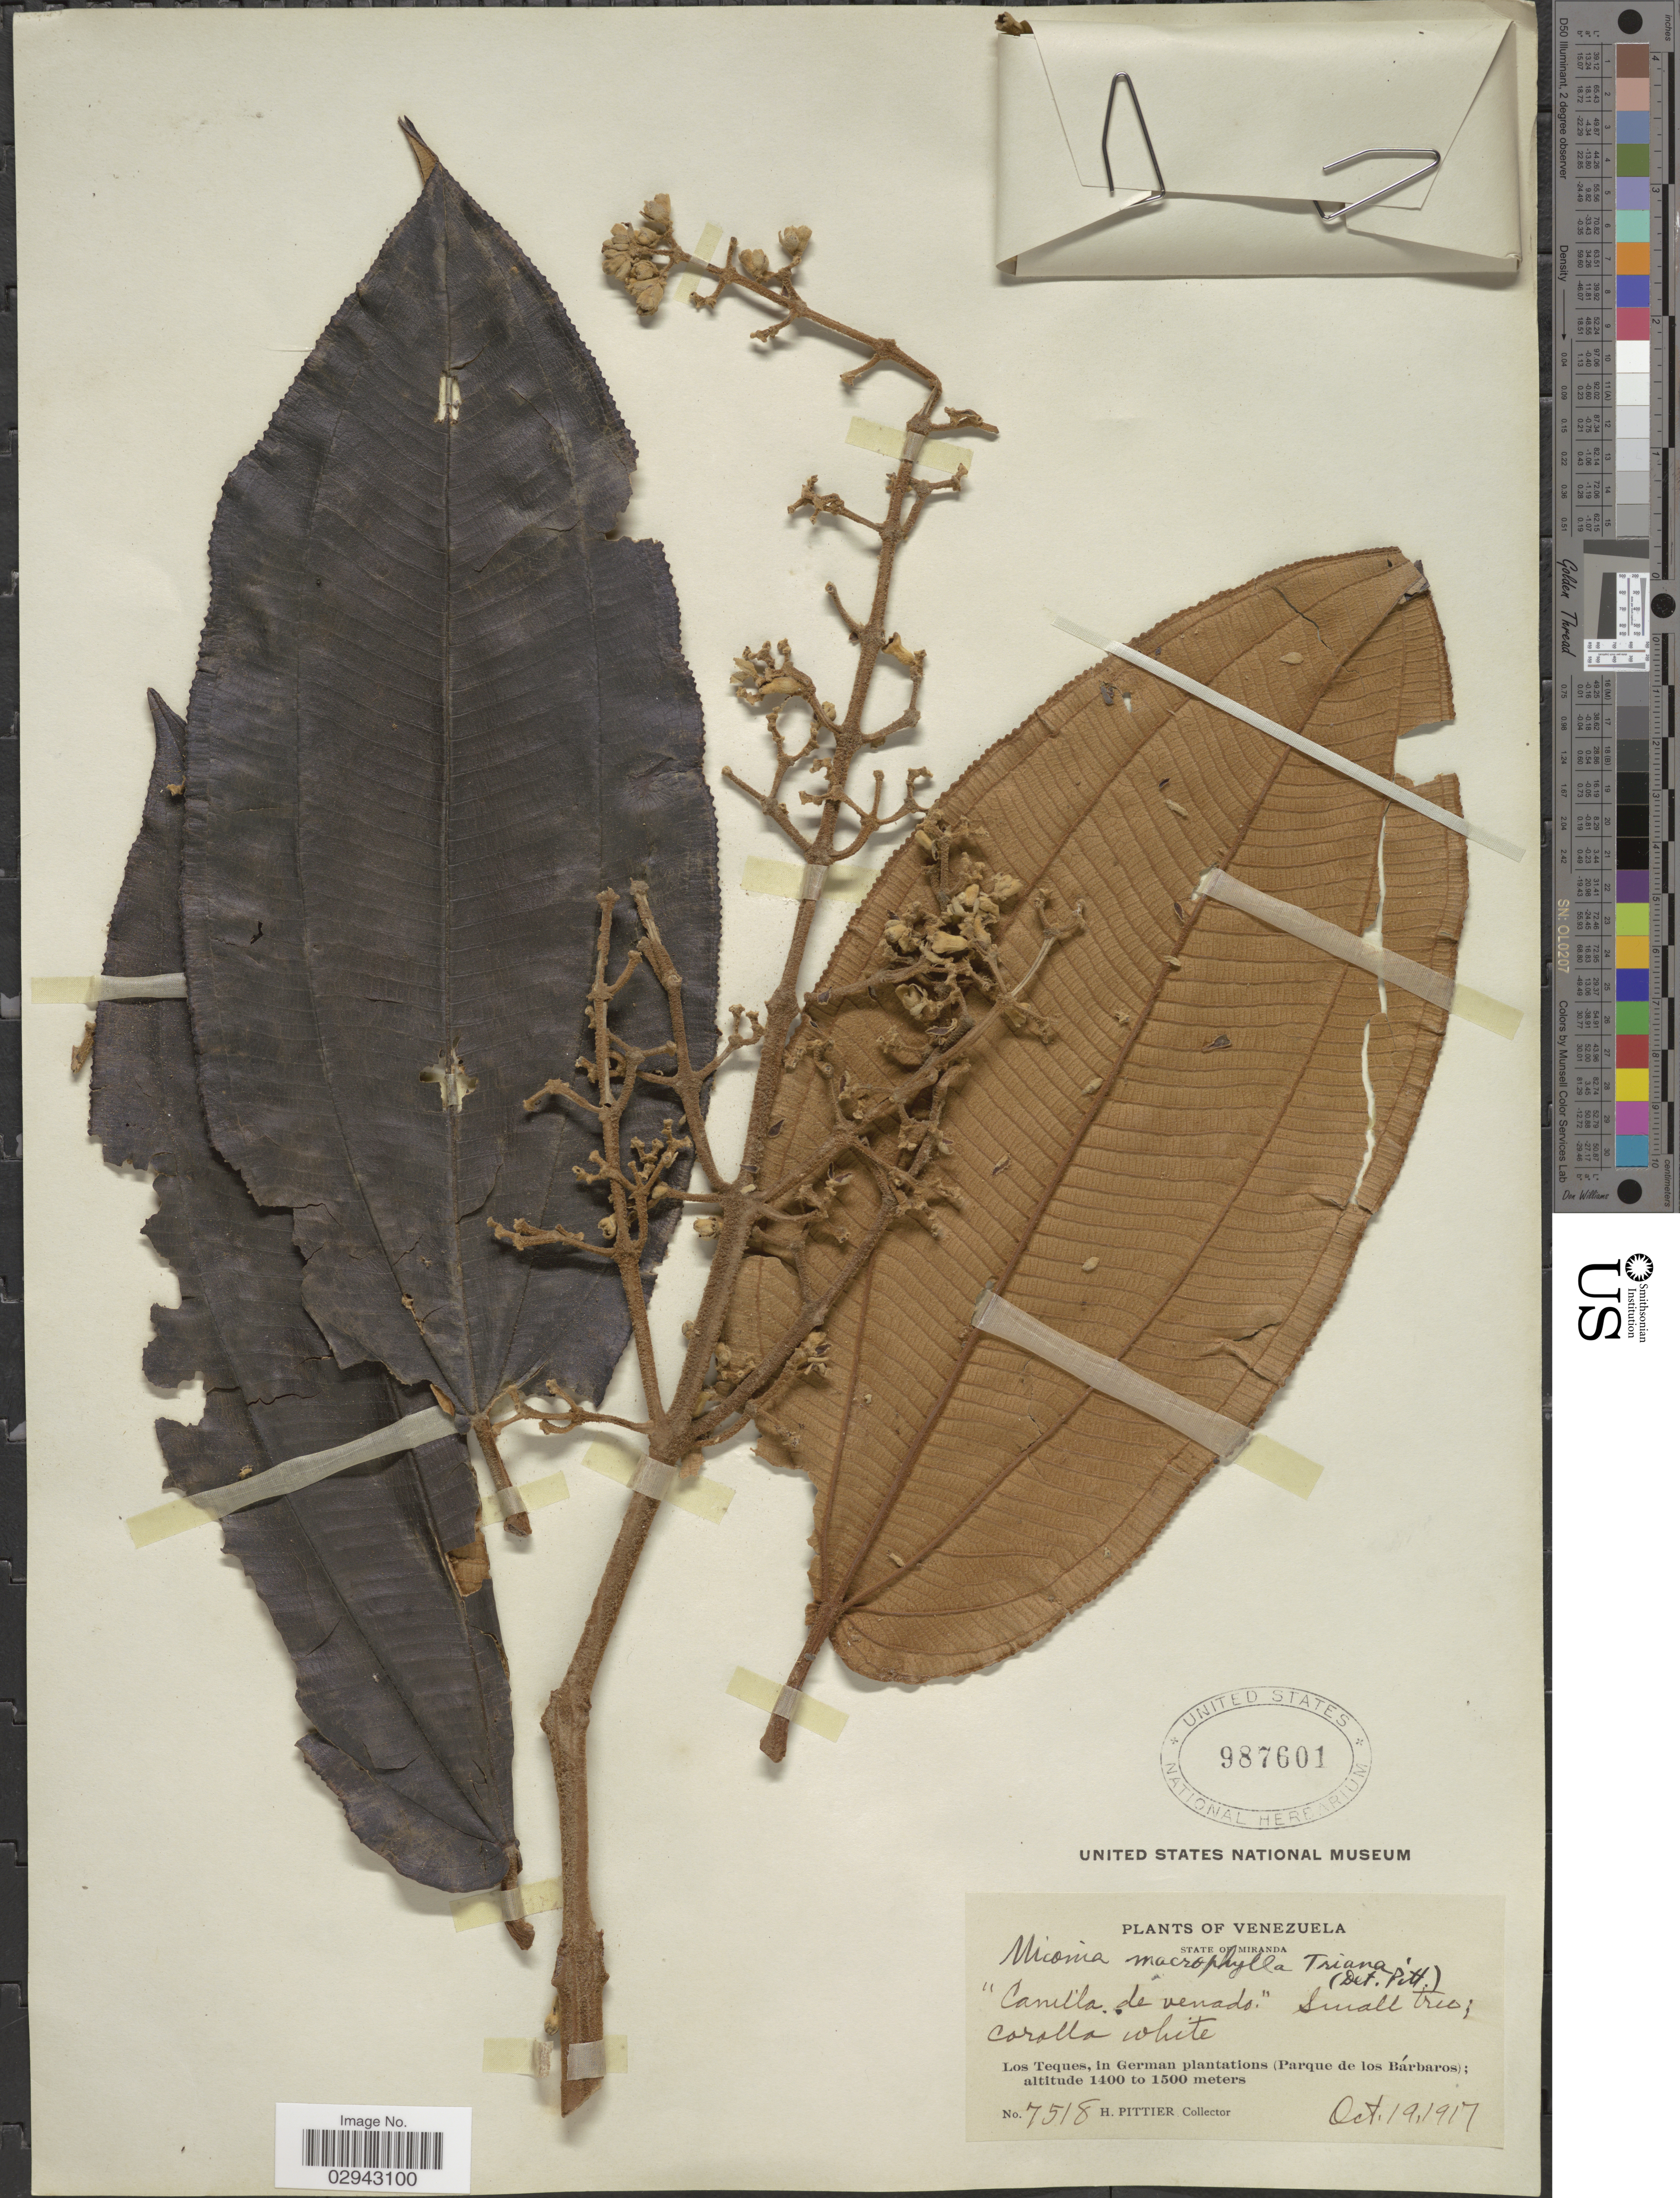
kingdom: Plantae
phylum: Tracheophyta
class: Magnoliopsida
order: Myrtales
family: Melastomataceae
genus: Miconia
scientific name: Miconia serrulata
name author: (DC.) Naudin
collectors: H. F. Pittier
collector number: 7518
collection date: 1917-10-19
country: Venezuela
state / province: Miranda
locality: Los Teques, in German plantations (Parque de los Bárbaros).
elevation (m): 1400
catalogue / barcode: US 987601